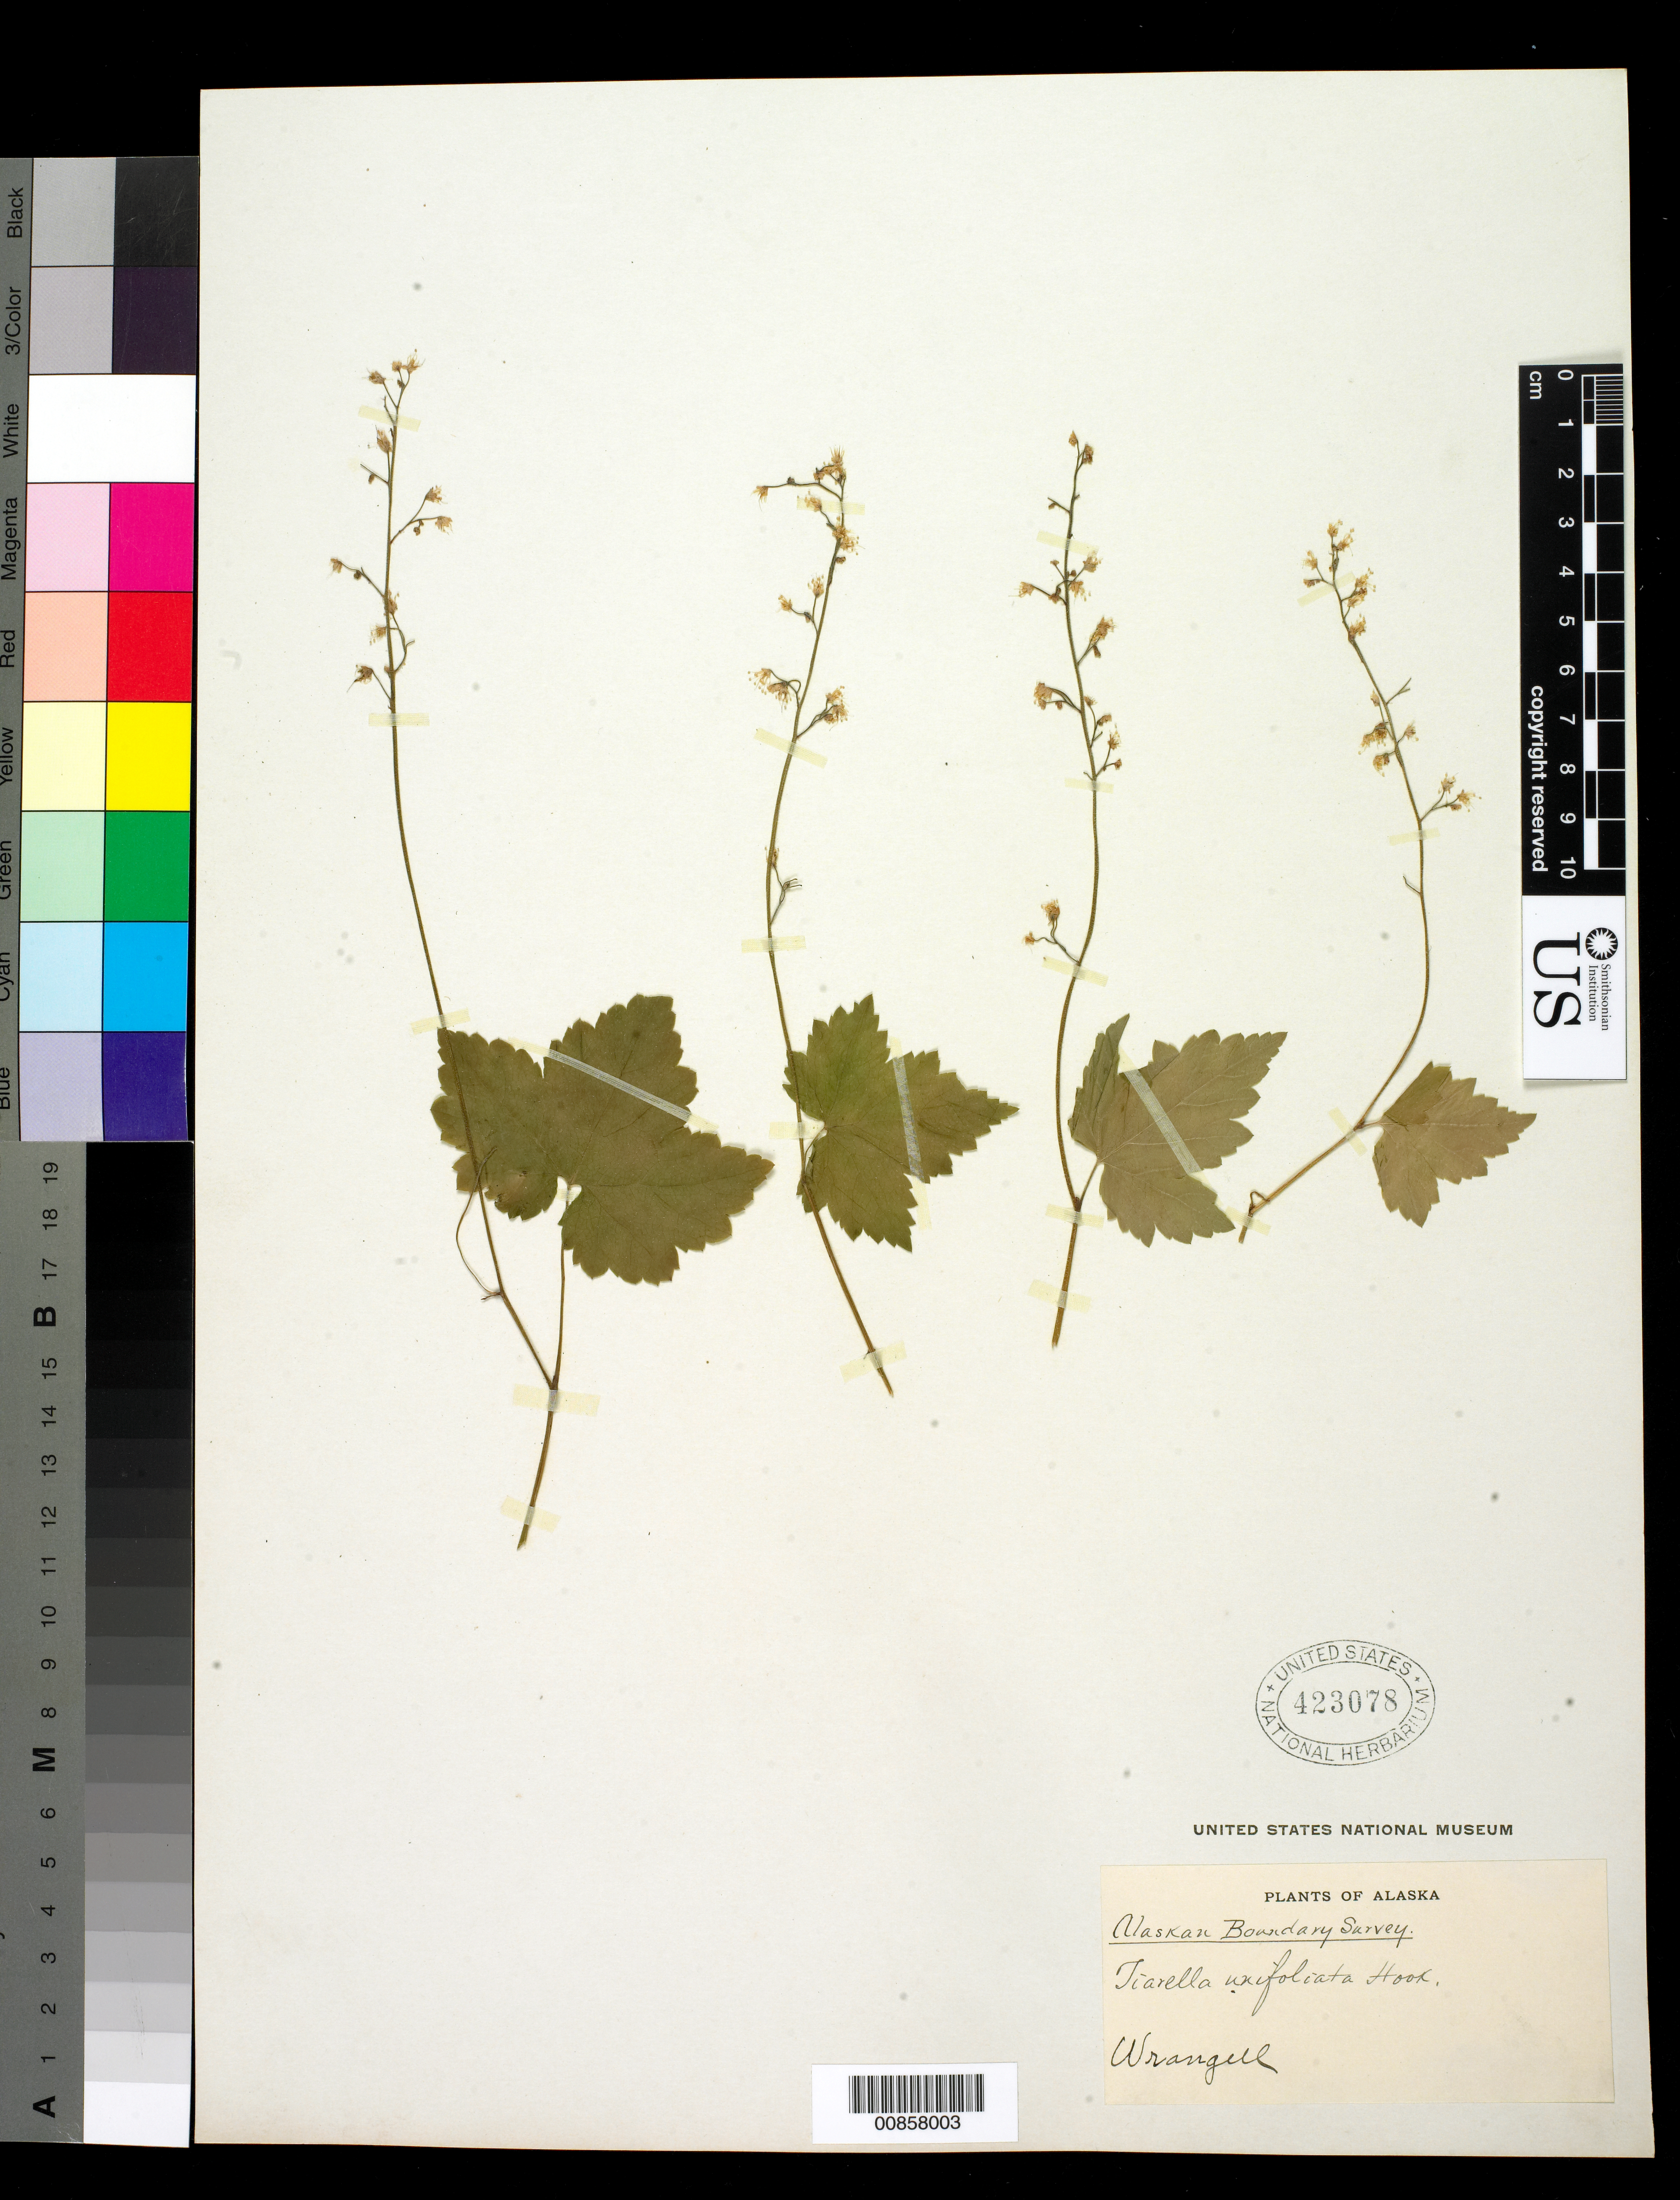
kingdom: Plantae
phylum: Tracheophyta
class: Magnoliopsida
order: Saxifragales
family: Saxifragaceae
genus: Tiarella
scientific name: Tiarella unifoliata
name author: Hook.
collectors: F. P. Wrangell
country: United States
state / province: Alaska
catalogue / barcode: US 423078